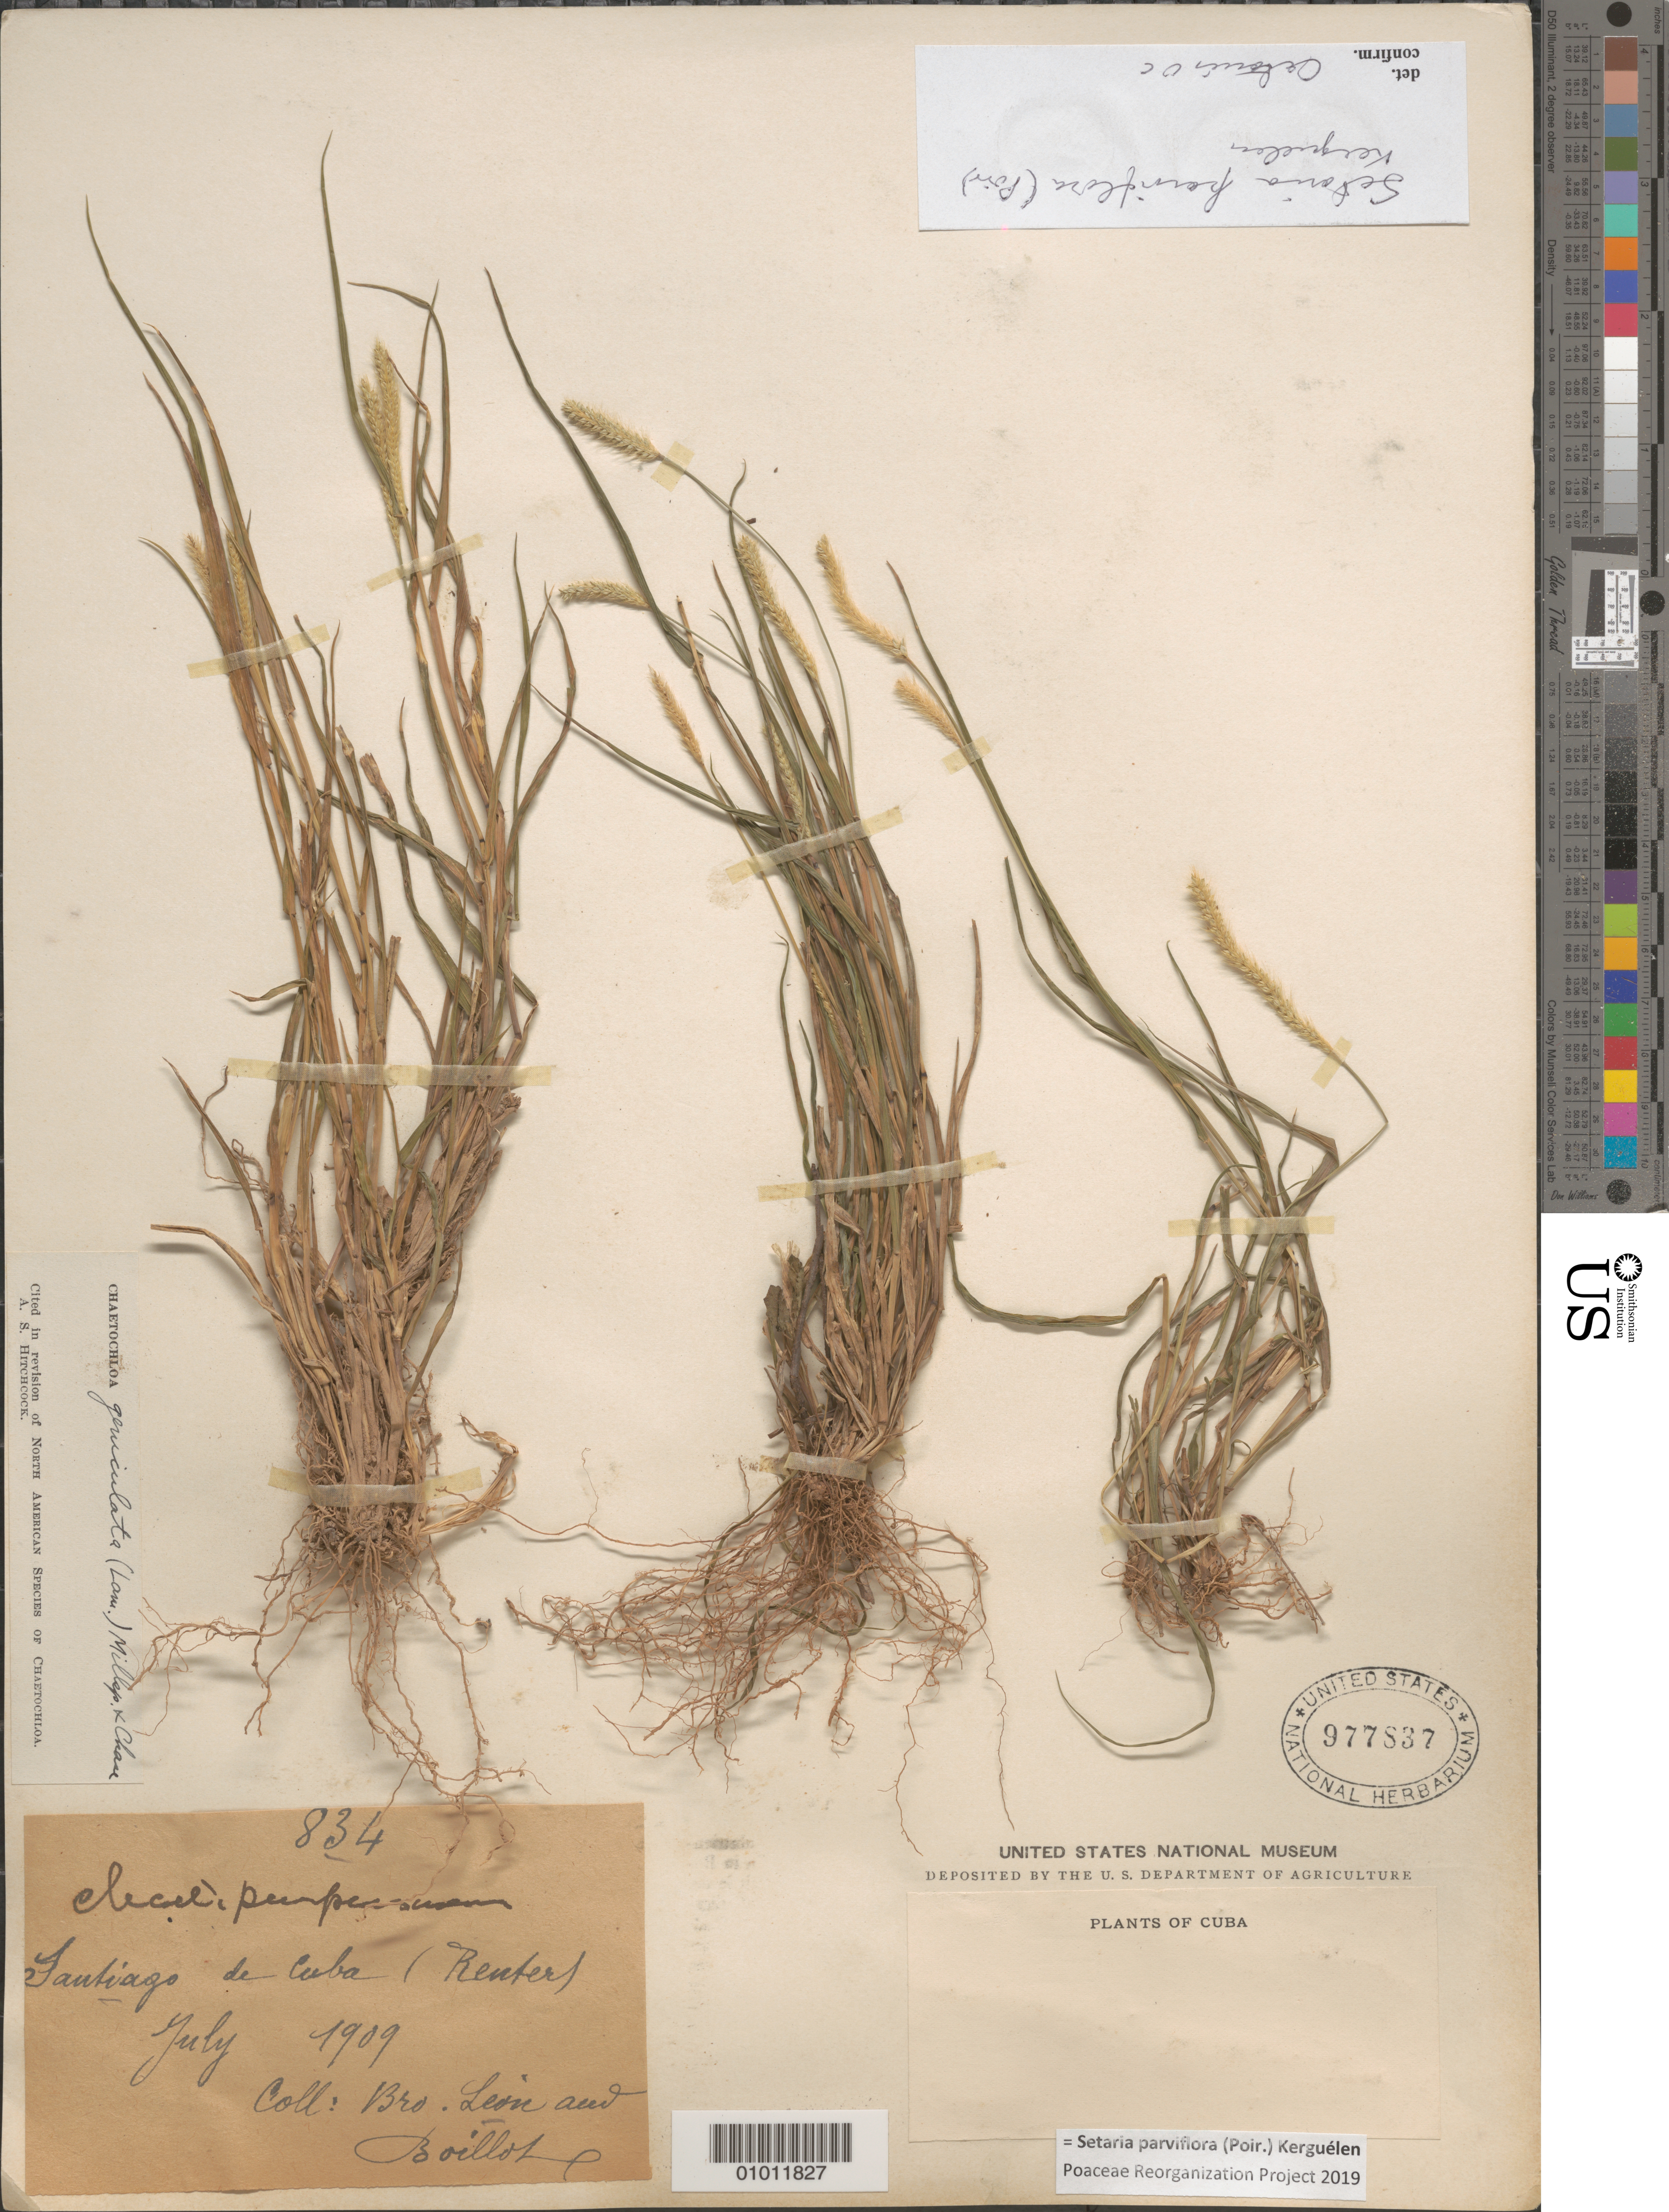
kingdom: Plantae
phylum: Tracheophyta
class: Liliopsida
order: Poales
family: Poaceae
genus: Setaria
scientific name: Setaria parviflora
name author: (Poir.) Kerguélen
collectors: Bro. León & -. Boillot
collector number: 834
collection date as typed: Jul 1909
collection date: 1909-07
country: Cuba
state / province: Santiago de Cuba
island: Cuba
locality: Santiago de Cuba [Oriente]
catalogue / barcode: US 977837